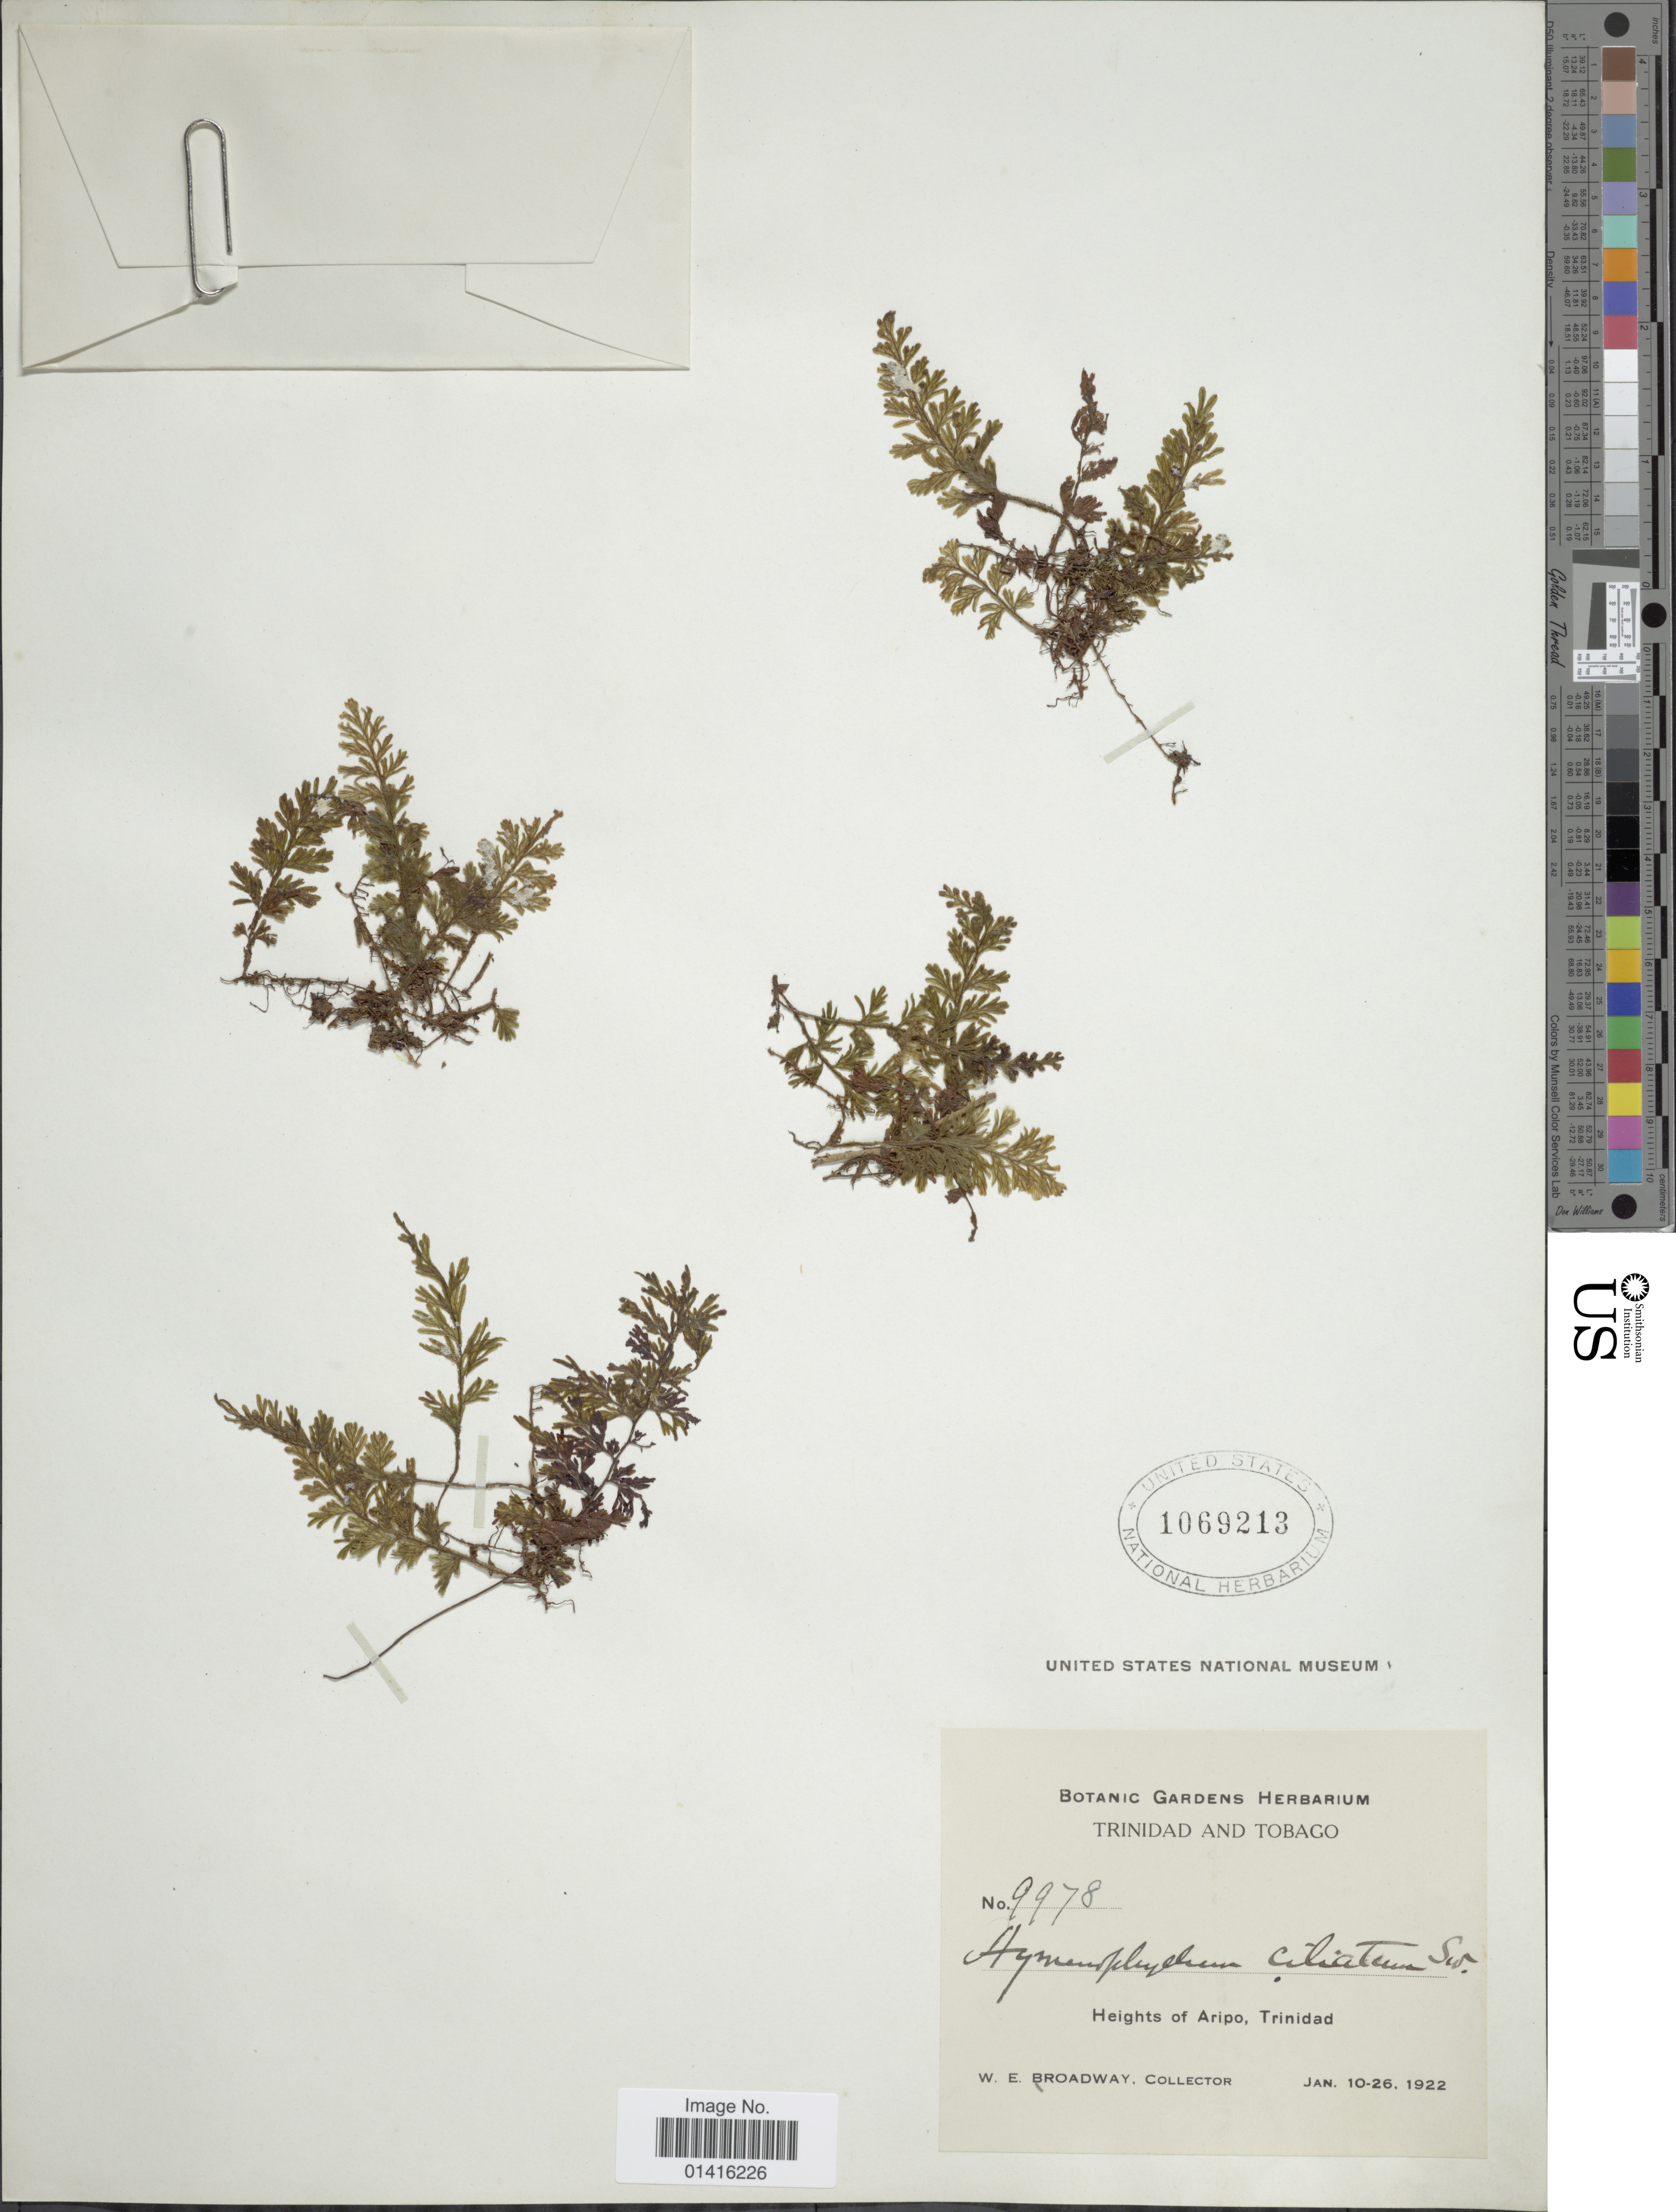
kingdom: Plantae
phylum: Tracheophyta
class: Polypodiopsida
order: Hymenophyllales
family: Hymenophyllaceae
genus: Hymenophyllum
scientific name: Hymenophyllum hirsutum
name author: (L.) Sw.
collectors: W. E. Broadway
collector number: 9978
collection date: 1922-01-10/1922-01-26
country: Trinidad and Tobago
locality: Heights of Aripo, Trinidad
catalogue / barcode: US 1069213